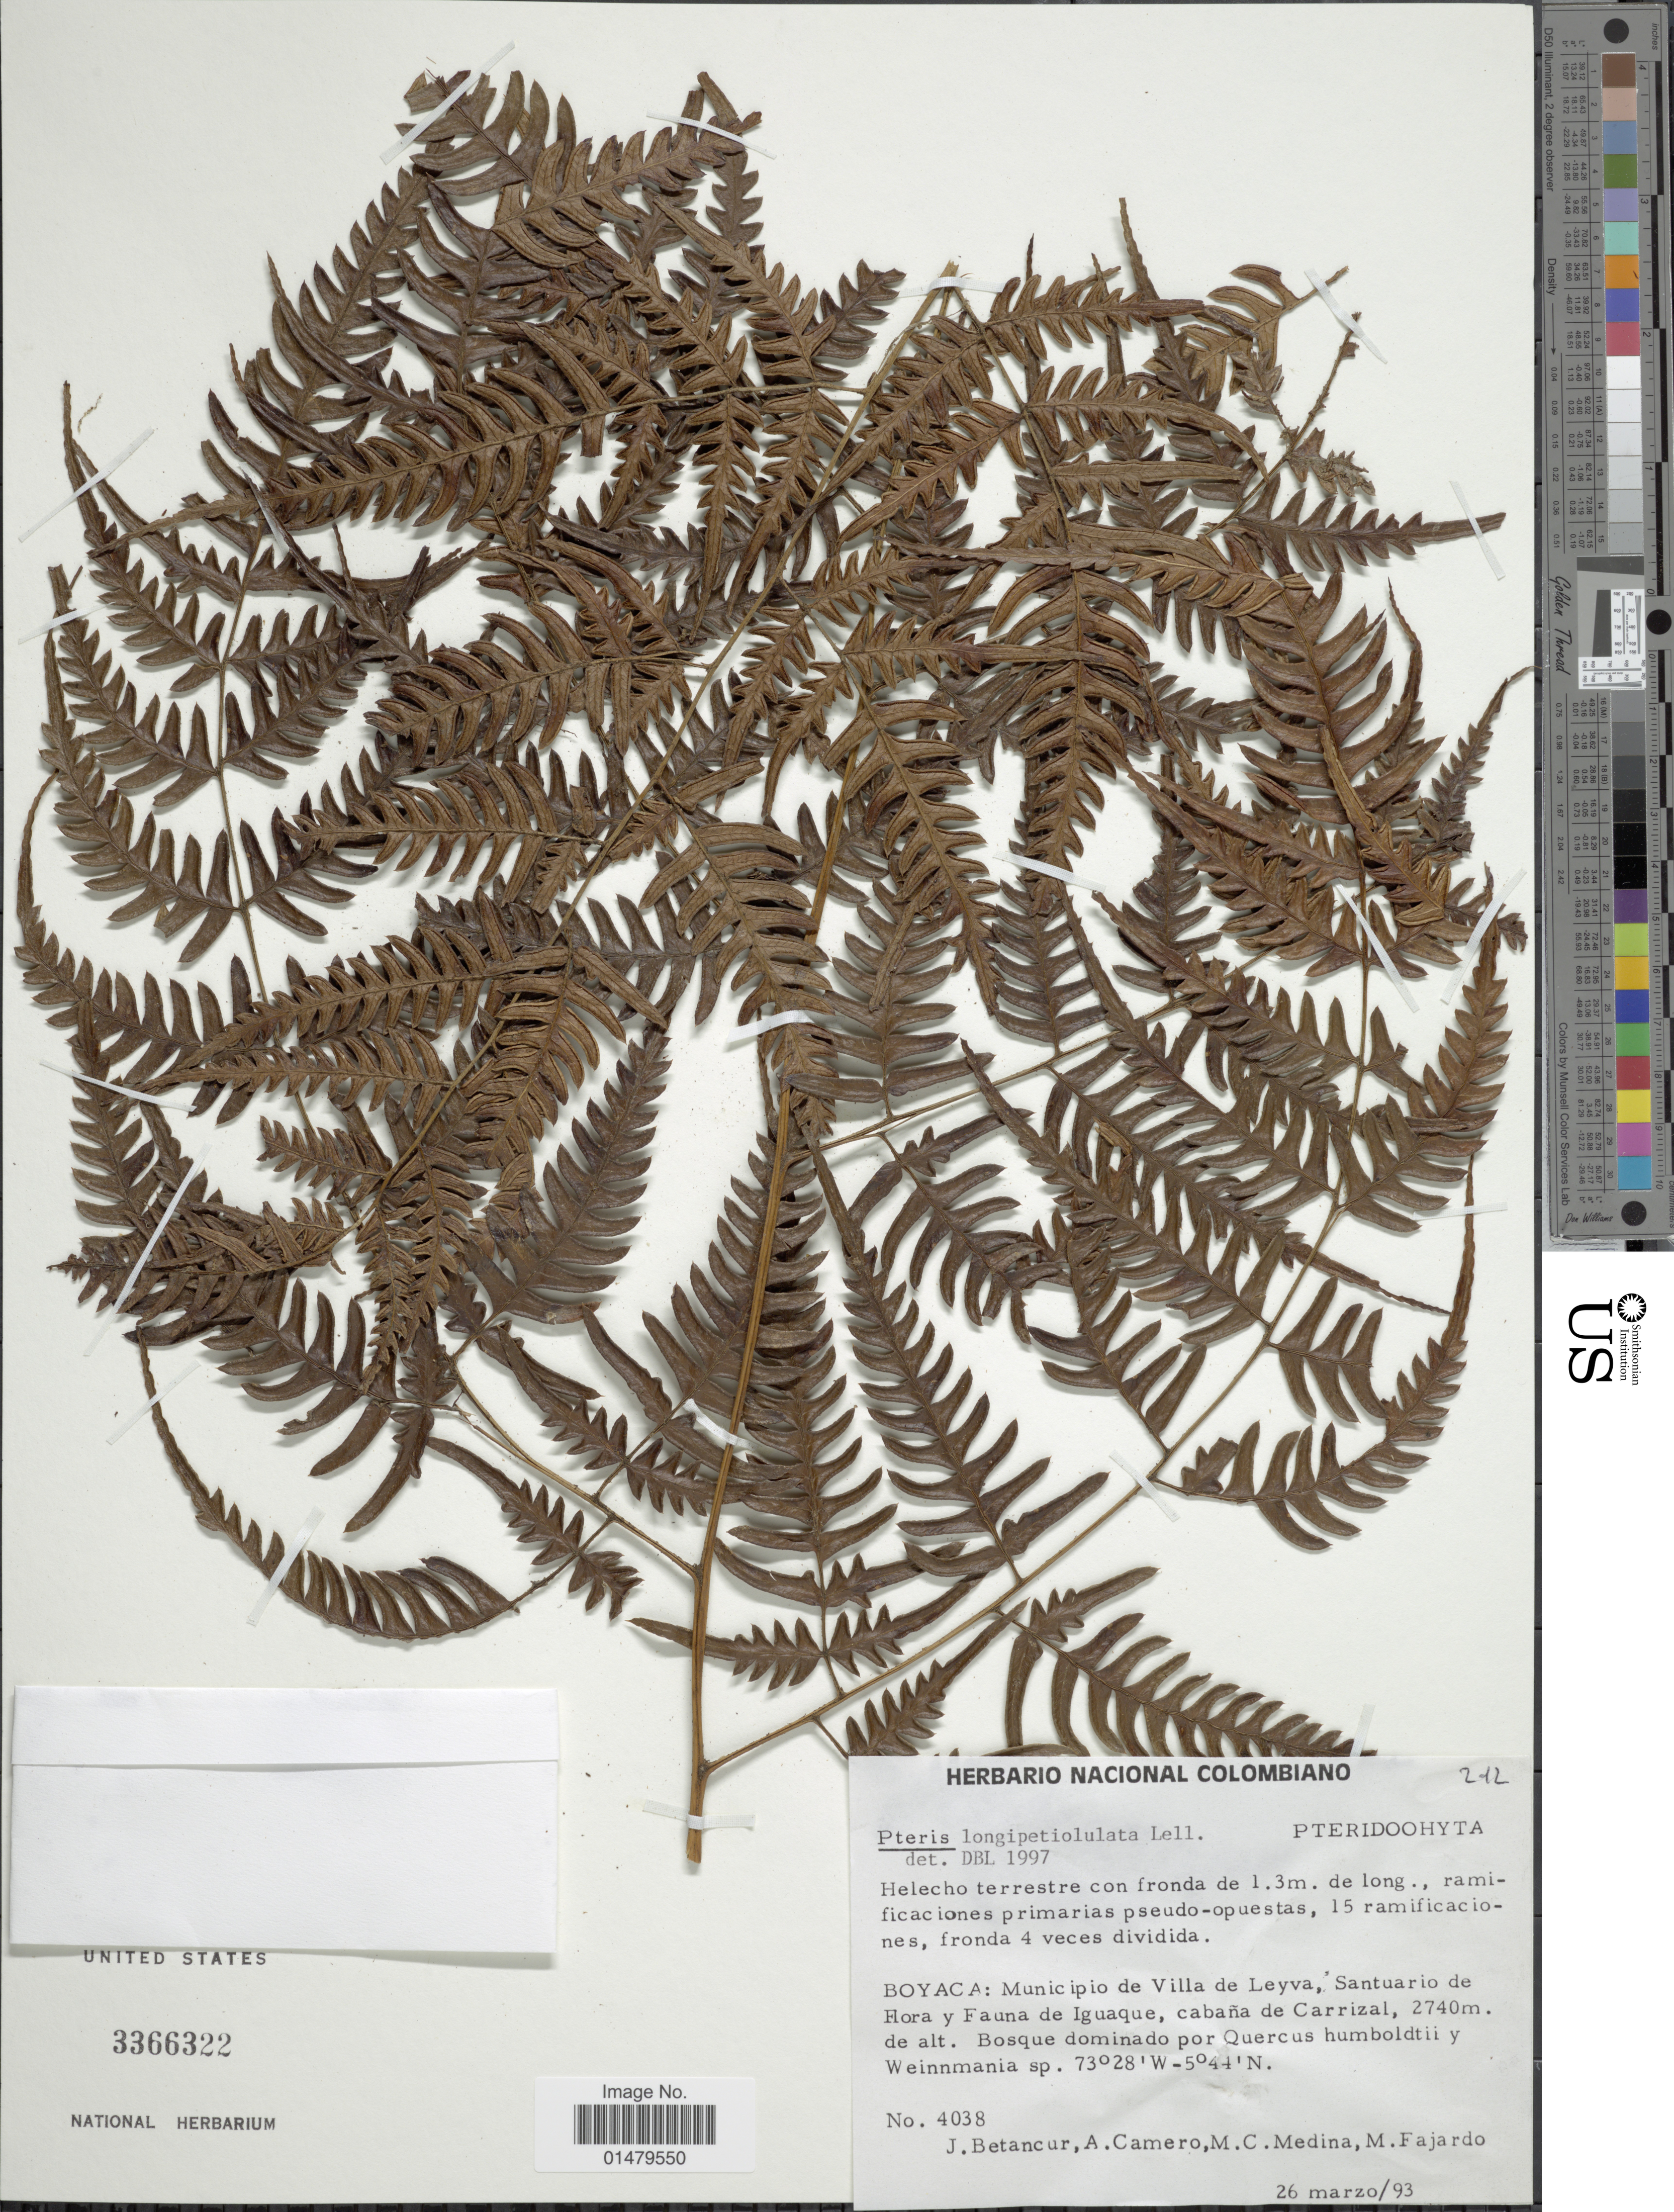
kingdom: Plantae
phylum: Tracheophyta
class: Polypodiopsida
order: Polypodiales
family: Pteridaceae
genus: Pteris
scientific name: Pteris longipetiololata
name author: Lellinger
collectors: J. Betancur, A. A. Camero, M. Medina & M. Fajardo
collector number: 4038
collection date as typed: Transcribed d/m/y: 26/3/93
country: Colombia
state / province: Boyacá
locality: Municipio de Villa de Leyva, Santuario de Flora y Fauna de Iguaque, cabana de Carrizal.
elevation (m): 2740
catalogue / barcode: US 3366322